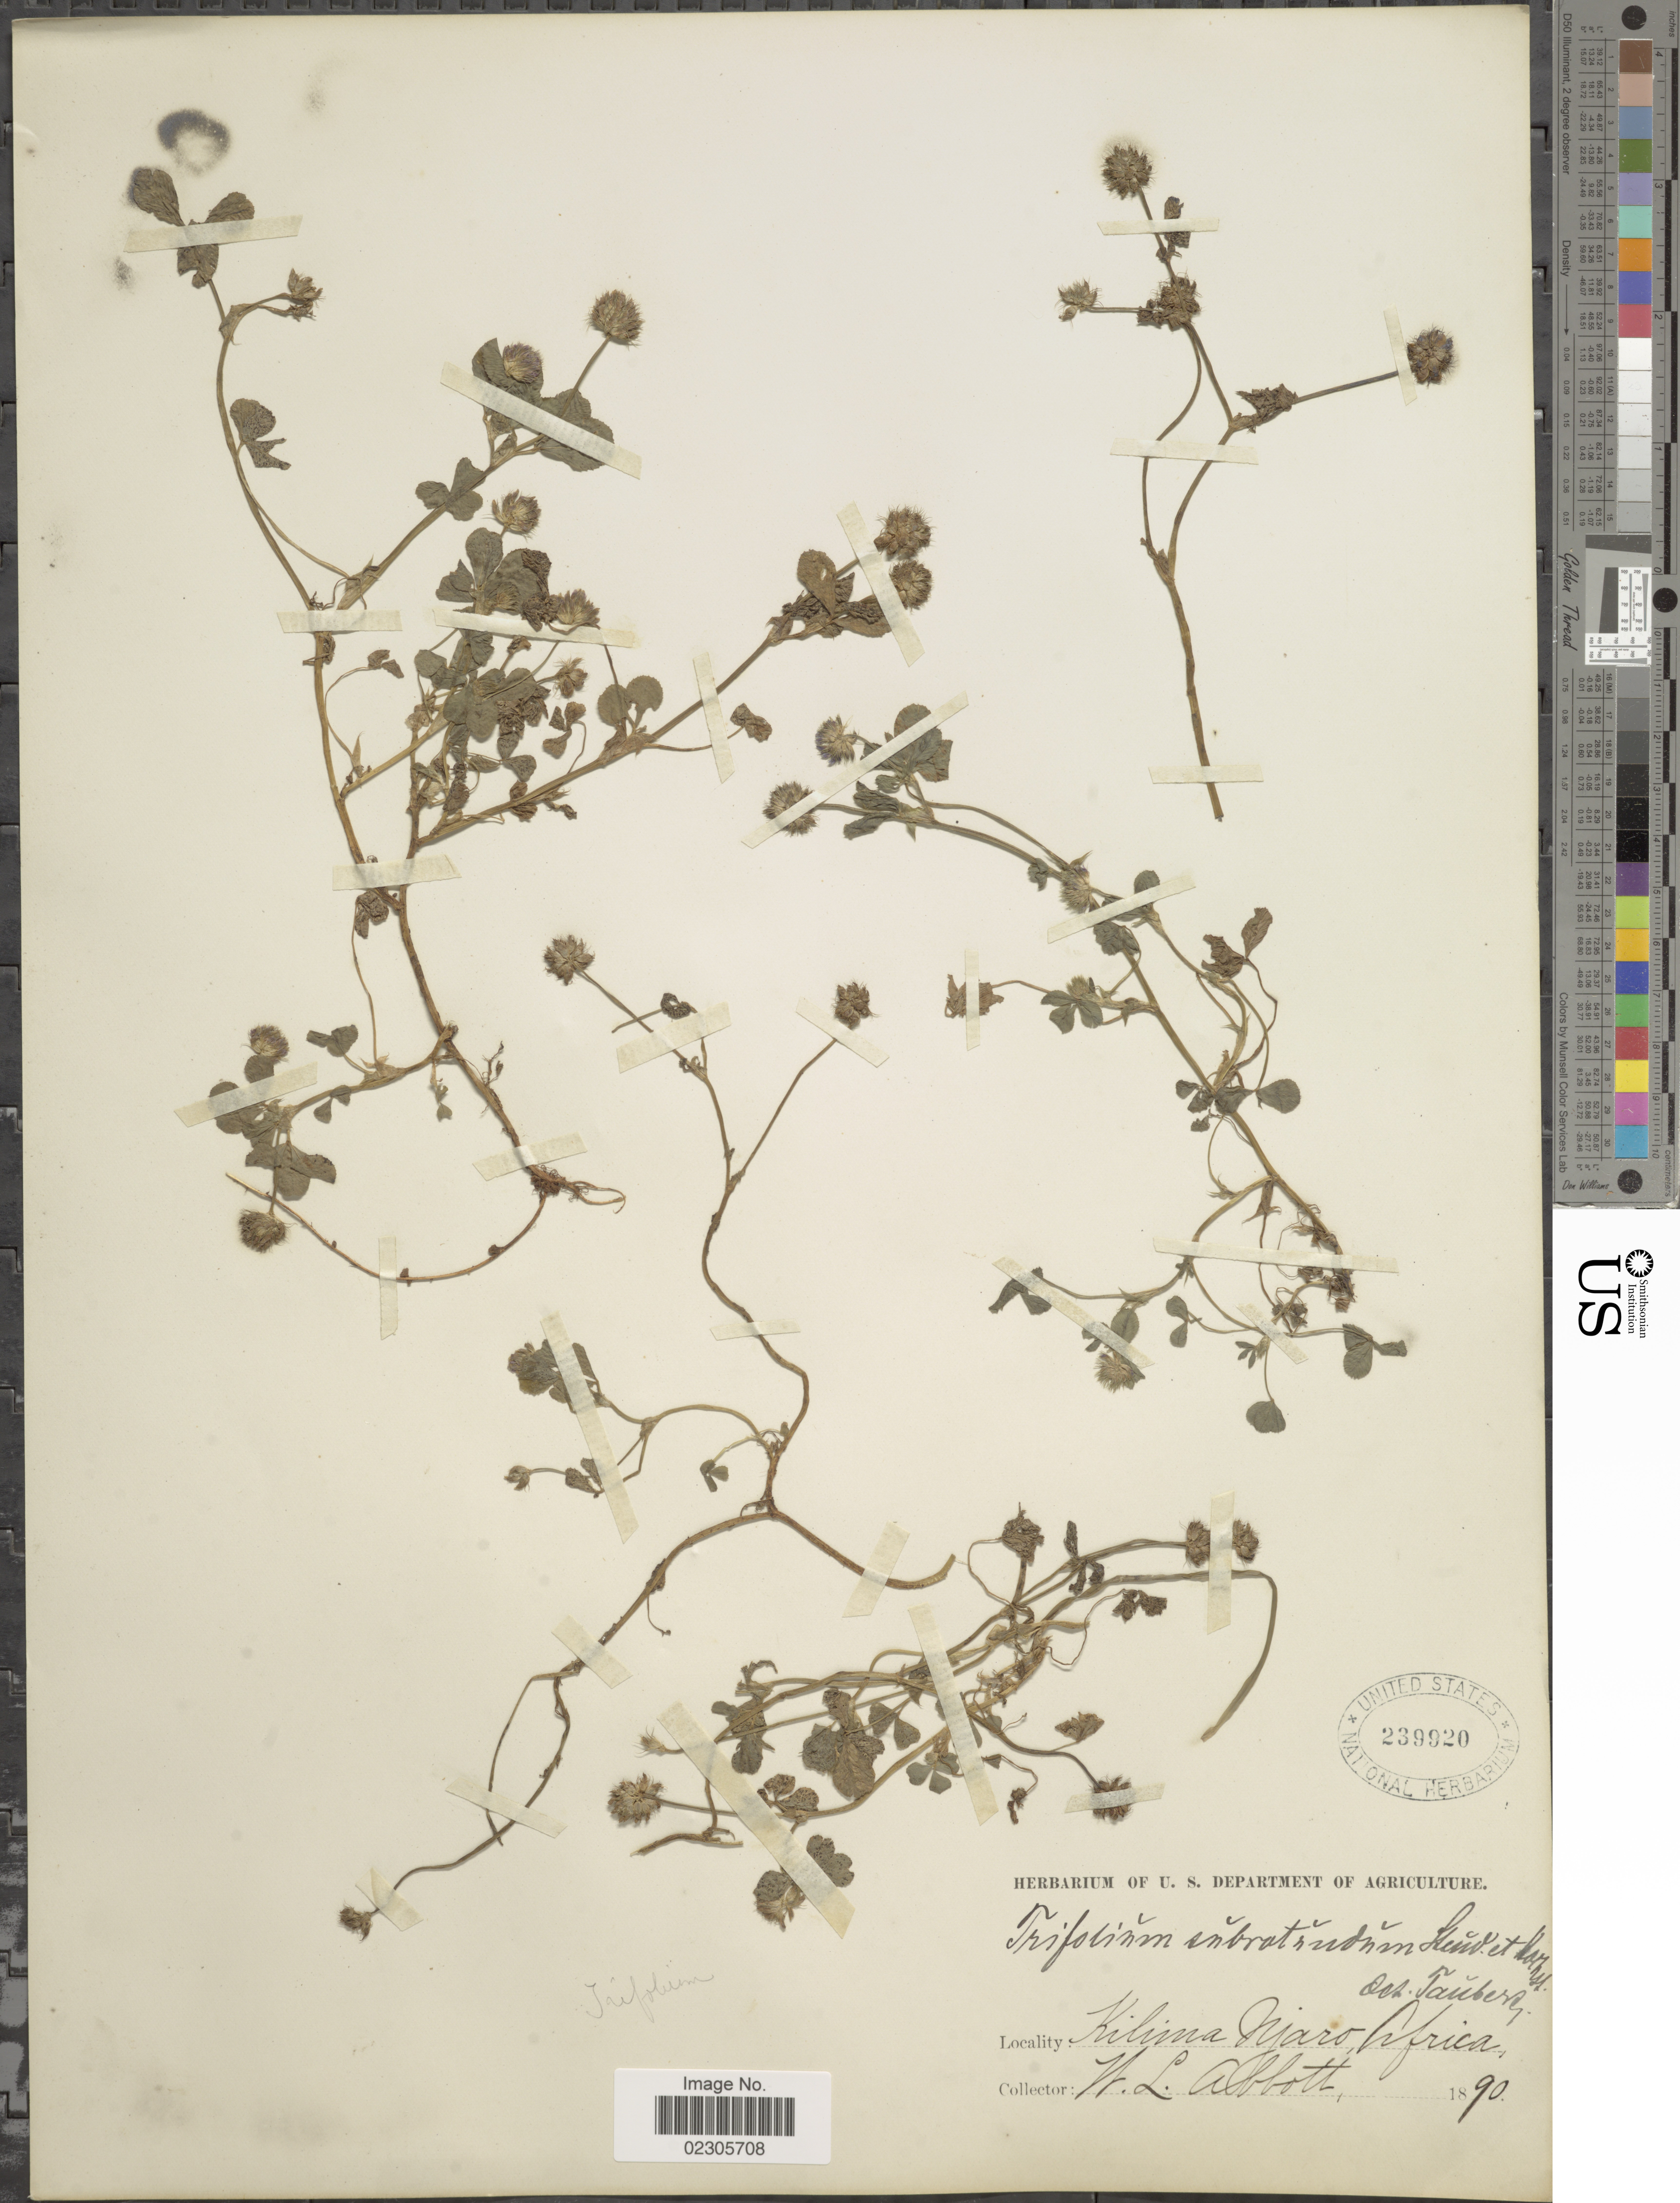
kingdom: Plantae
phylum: Tracheophyta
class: Magnoliopsida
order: Fabales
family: Fabaceae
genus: Trifolium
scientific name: Trifolium subrotundum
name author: Steud. & Hochst.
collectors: W. L. Abbott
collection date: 1890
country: Tanzania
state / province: Kilimanjaro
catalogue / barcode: US 239920